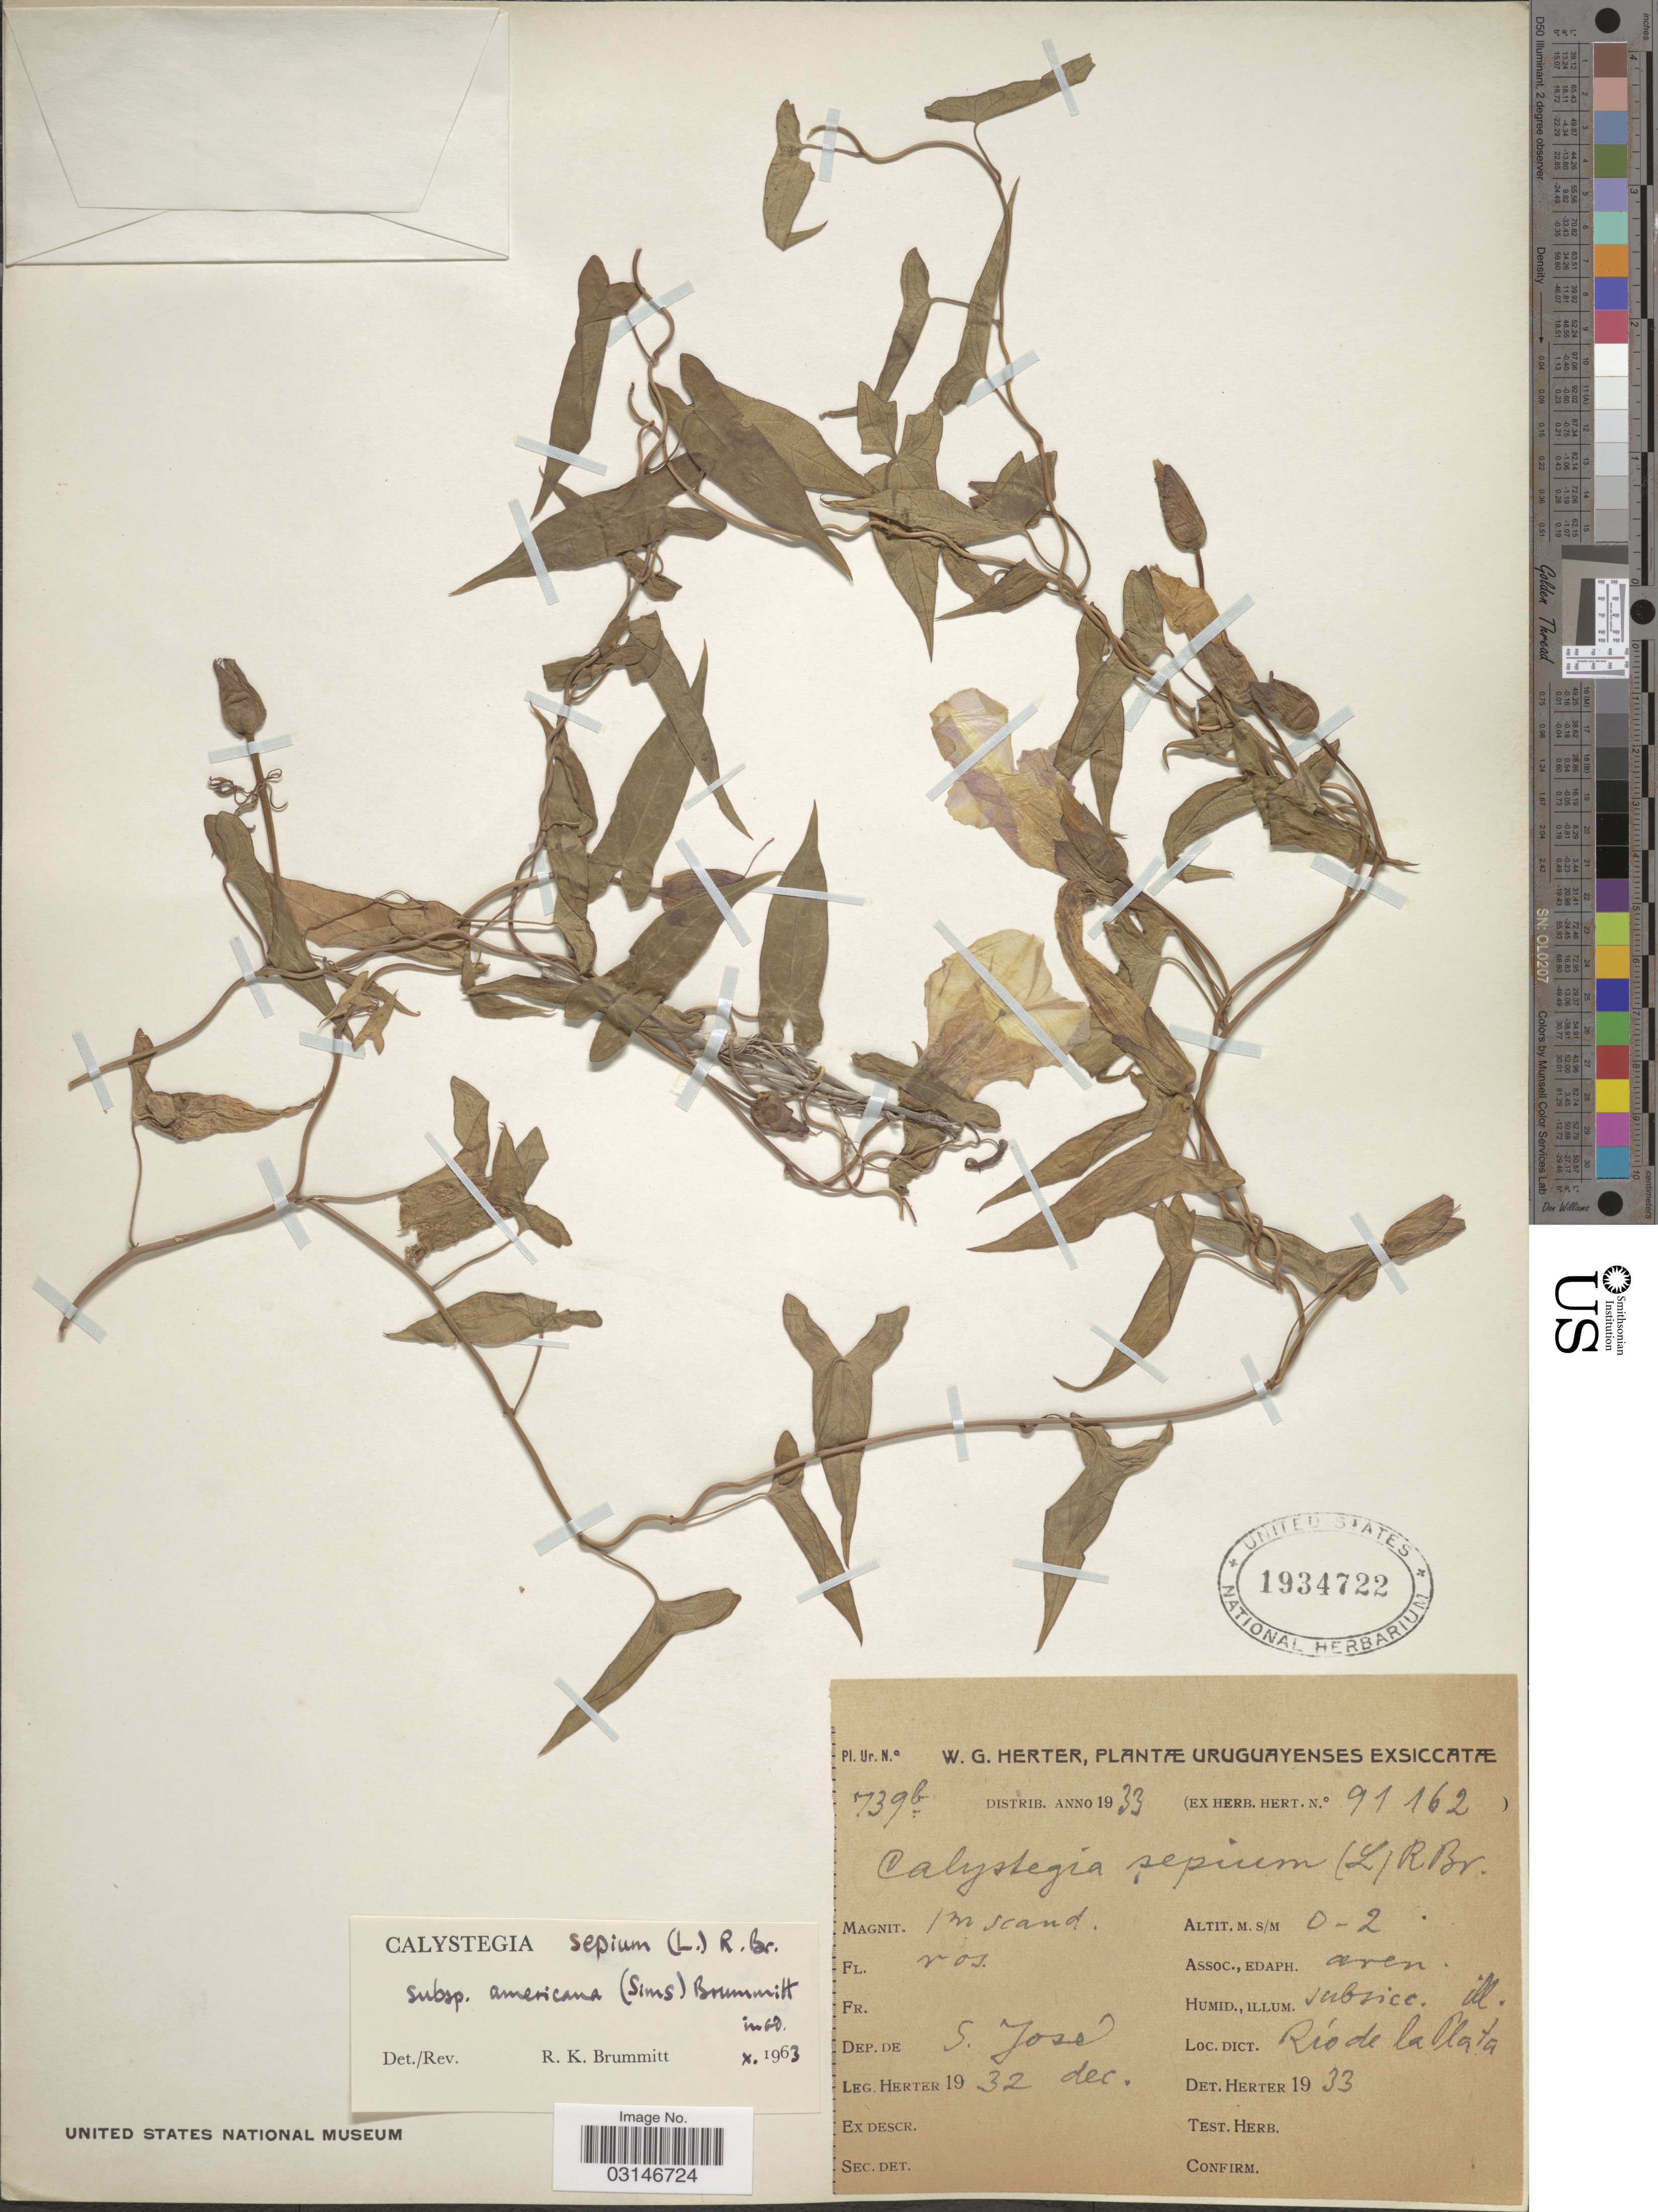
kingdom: Plantae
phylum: Tracheophyta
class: Magnoliopsida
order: Solanales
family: Convolvulaceae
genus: Calystegia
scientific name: Calystegia sepium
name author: (L.) R. Br.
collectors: W. G. Herter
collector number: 739b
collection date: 1932-12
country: Uruguay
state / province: San Jose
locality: Dep. de S. Jose. Río de la Plata.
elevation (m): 0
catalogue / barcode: US 1934722